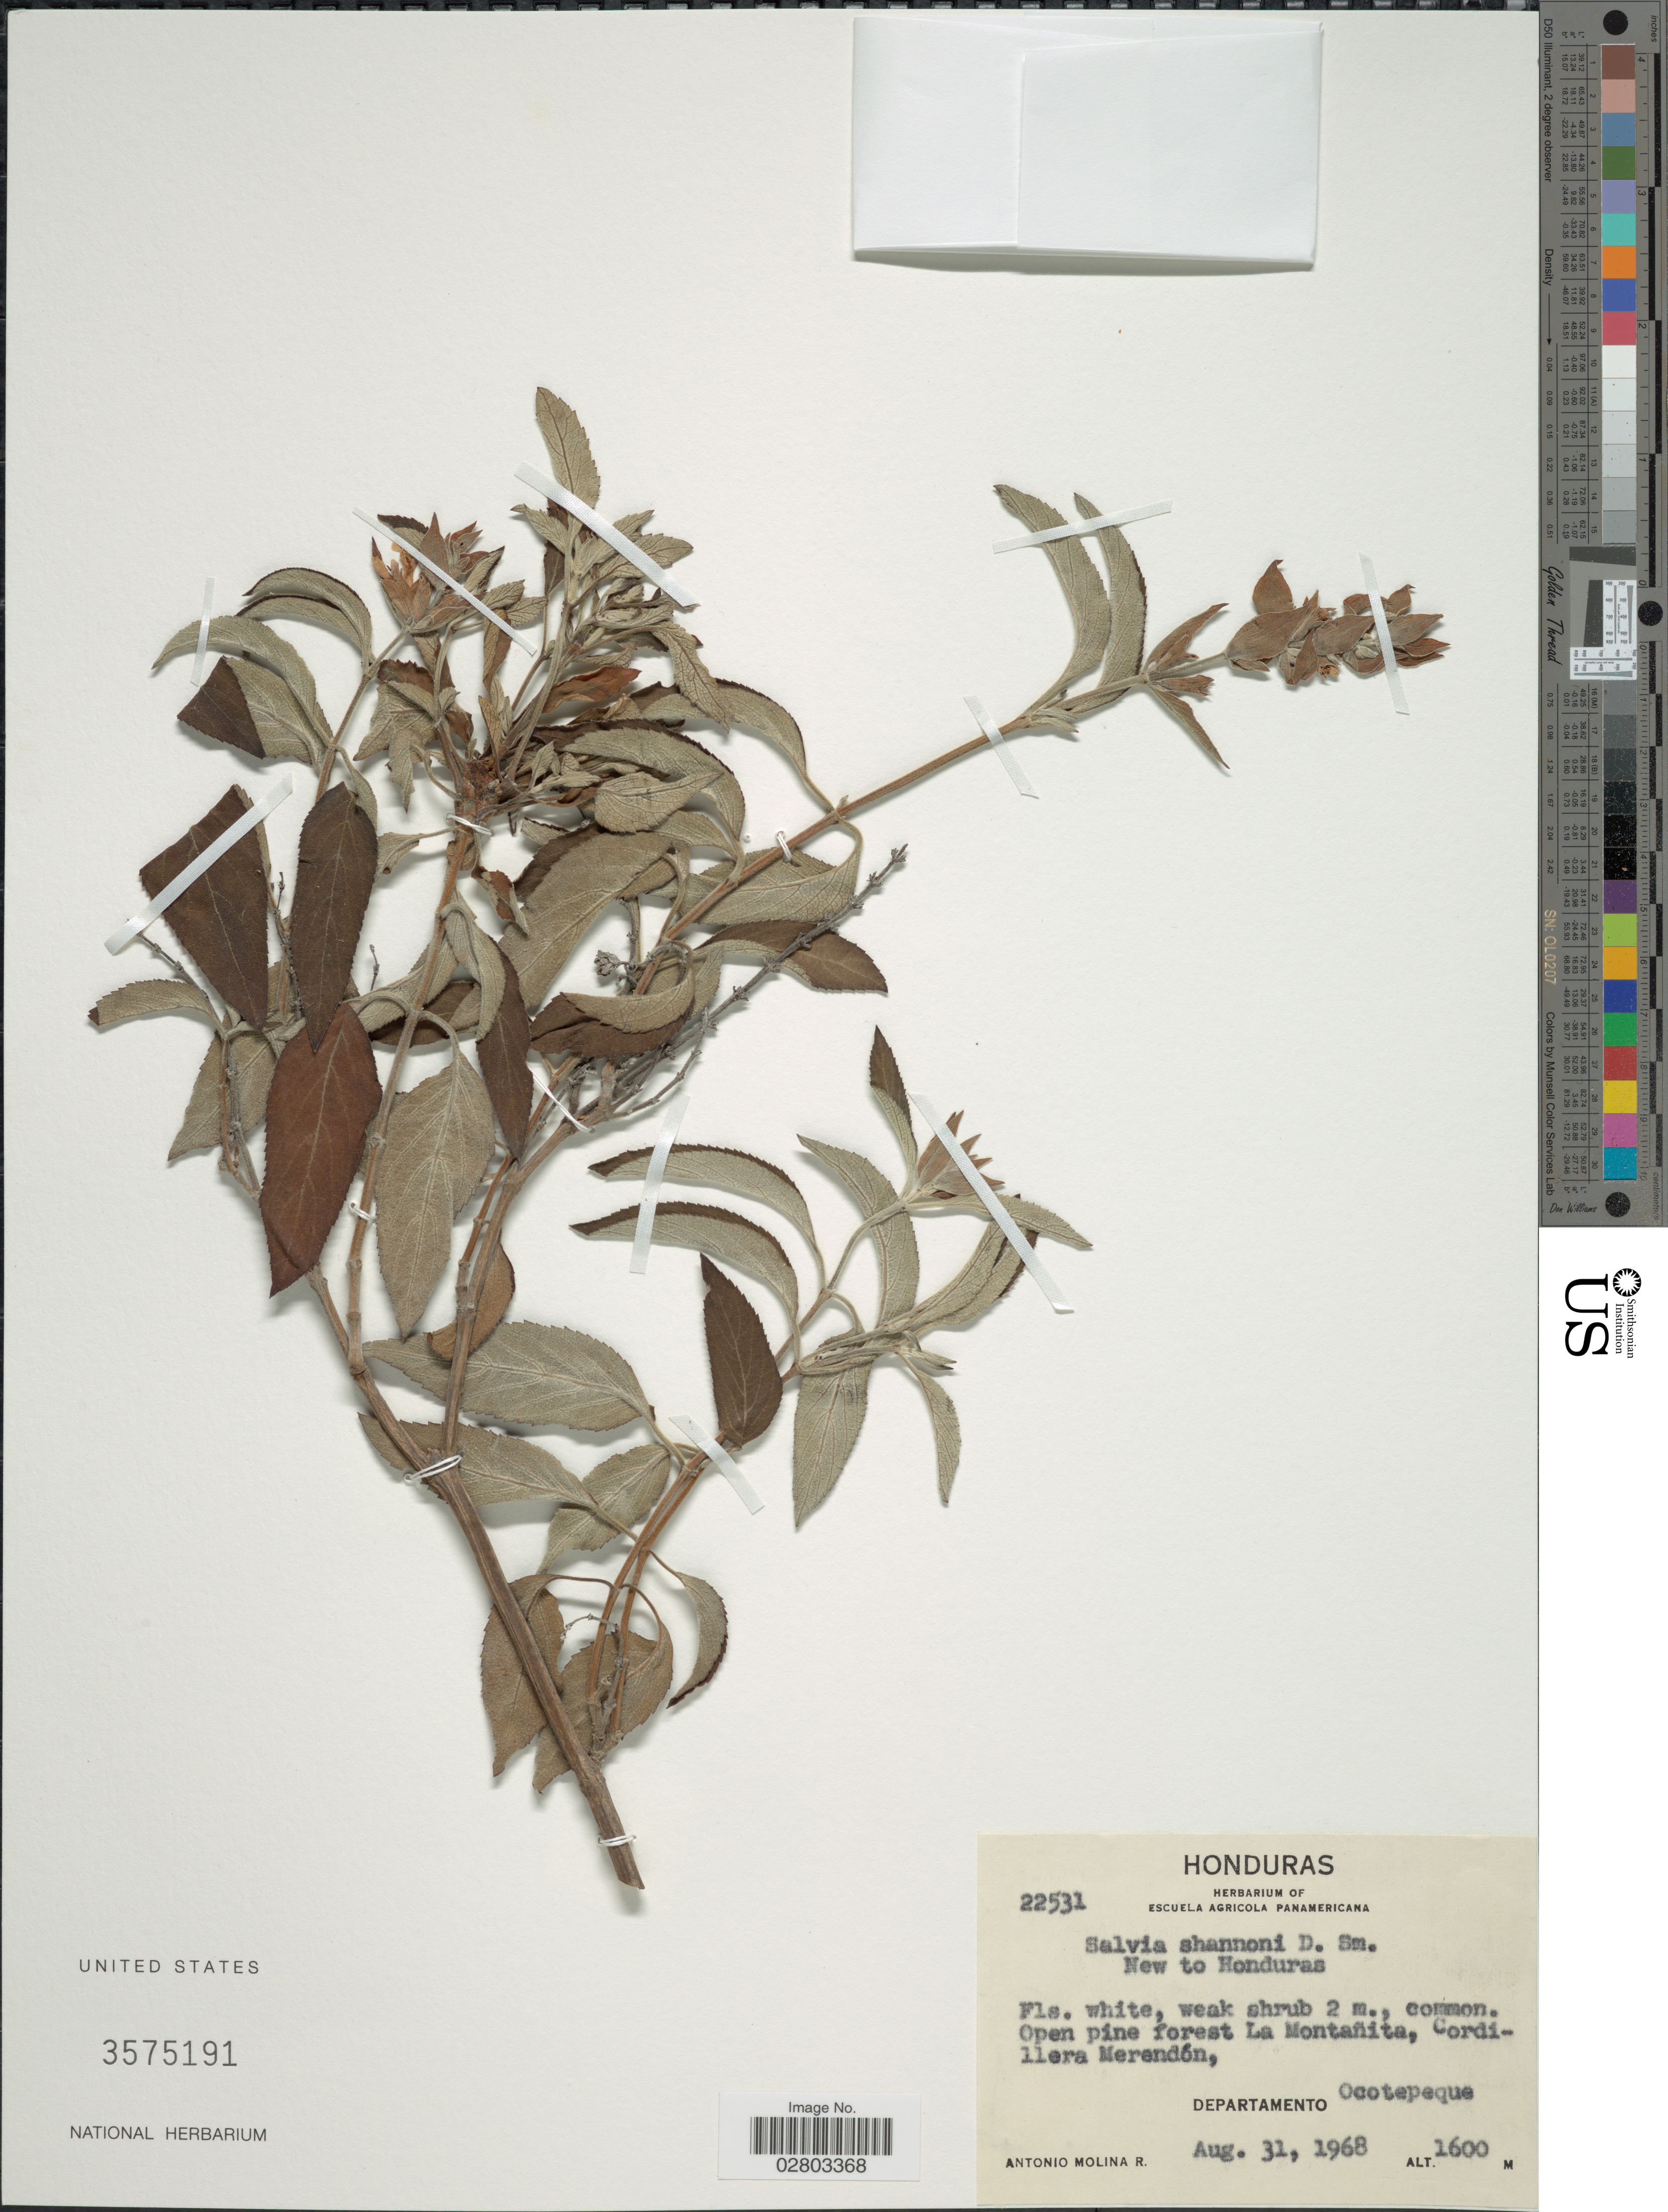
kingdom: Plantae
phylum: Tracheophyta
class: Magnoliopsida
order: Lamiales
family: Lamiaceae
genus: Salvia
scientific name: Salvia shannoni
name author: Donn. Sm.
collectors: A. Molina R.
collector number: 22531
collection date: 1968-08-31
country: Honduras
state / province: Ocotepeque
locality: Open pine forest La Montañita, Cordillera Merendón, Departamento Ocotepeque.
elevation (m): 1600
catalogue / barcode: US 3575191